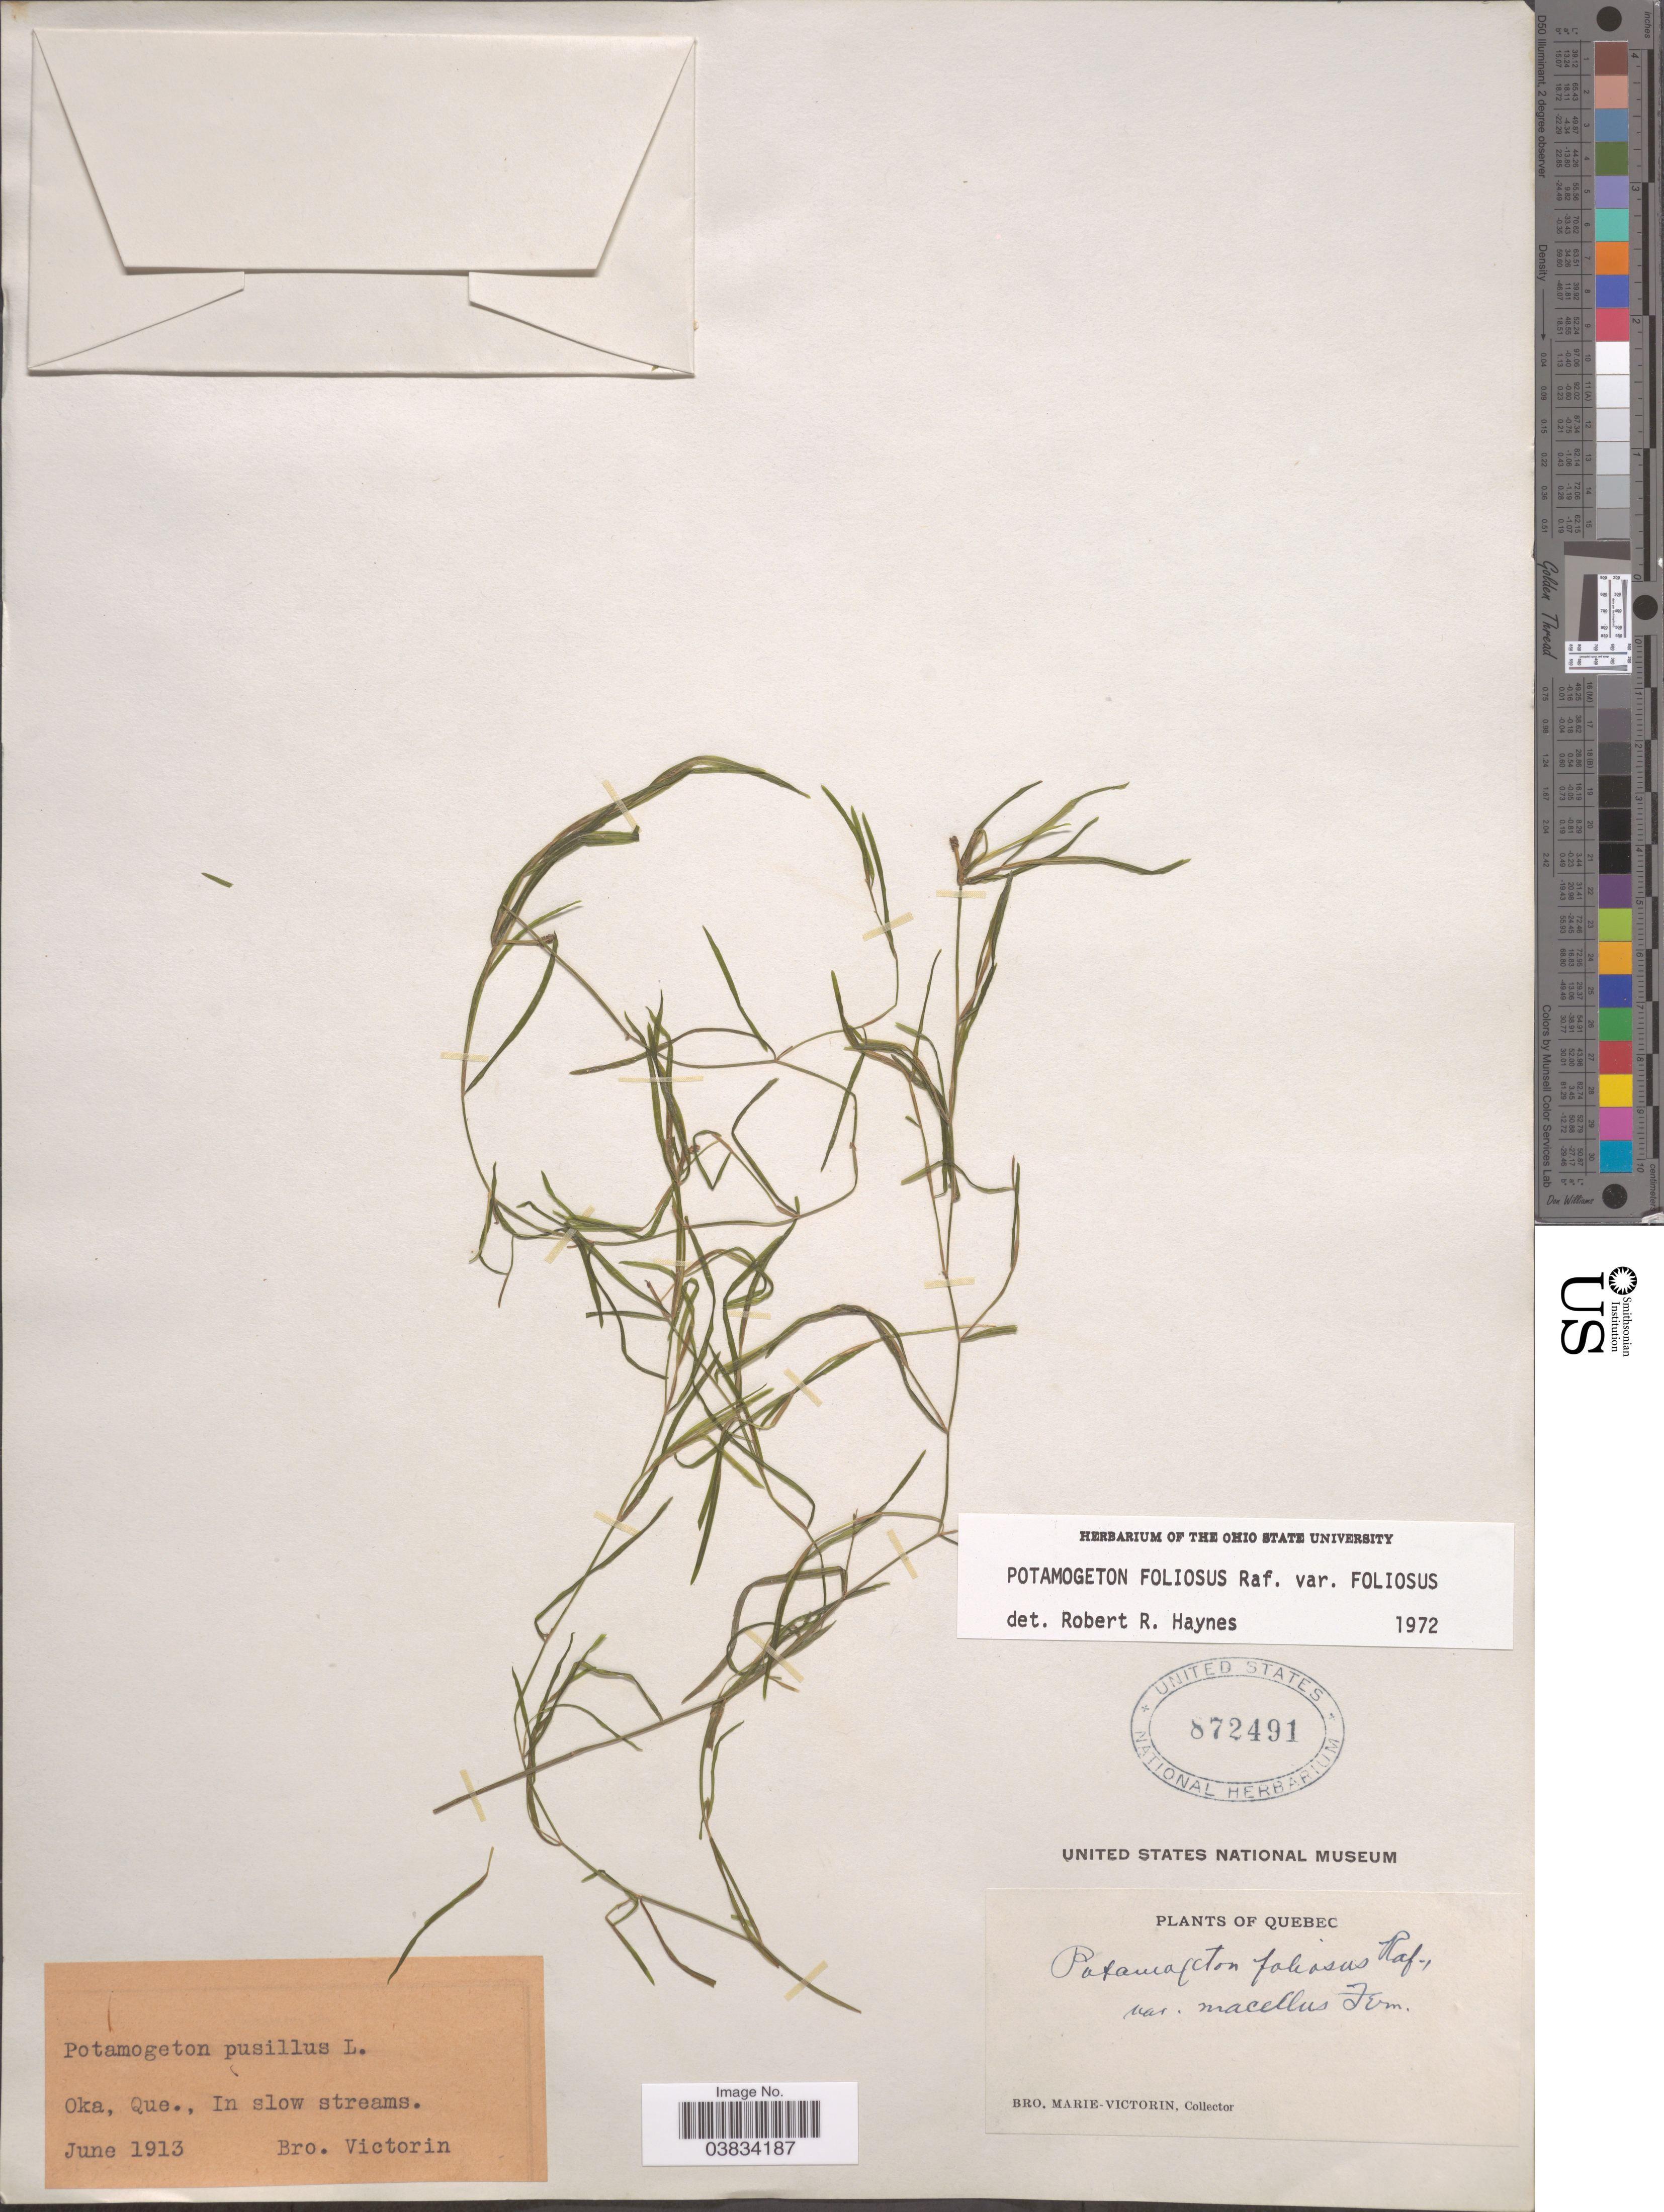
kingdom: Plantae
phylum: Tracheophyta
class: Liliopsida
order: Alismatales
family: Potamogetonaceae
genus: Potamogeton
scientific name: Potamogeton foliosus var. foliosus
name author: Raf.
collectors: Fr. Marie-Victorin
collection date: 1913-06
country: Canada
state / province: Quebec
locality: Oka.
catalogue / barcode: US 872491